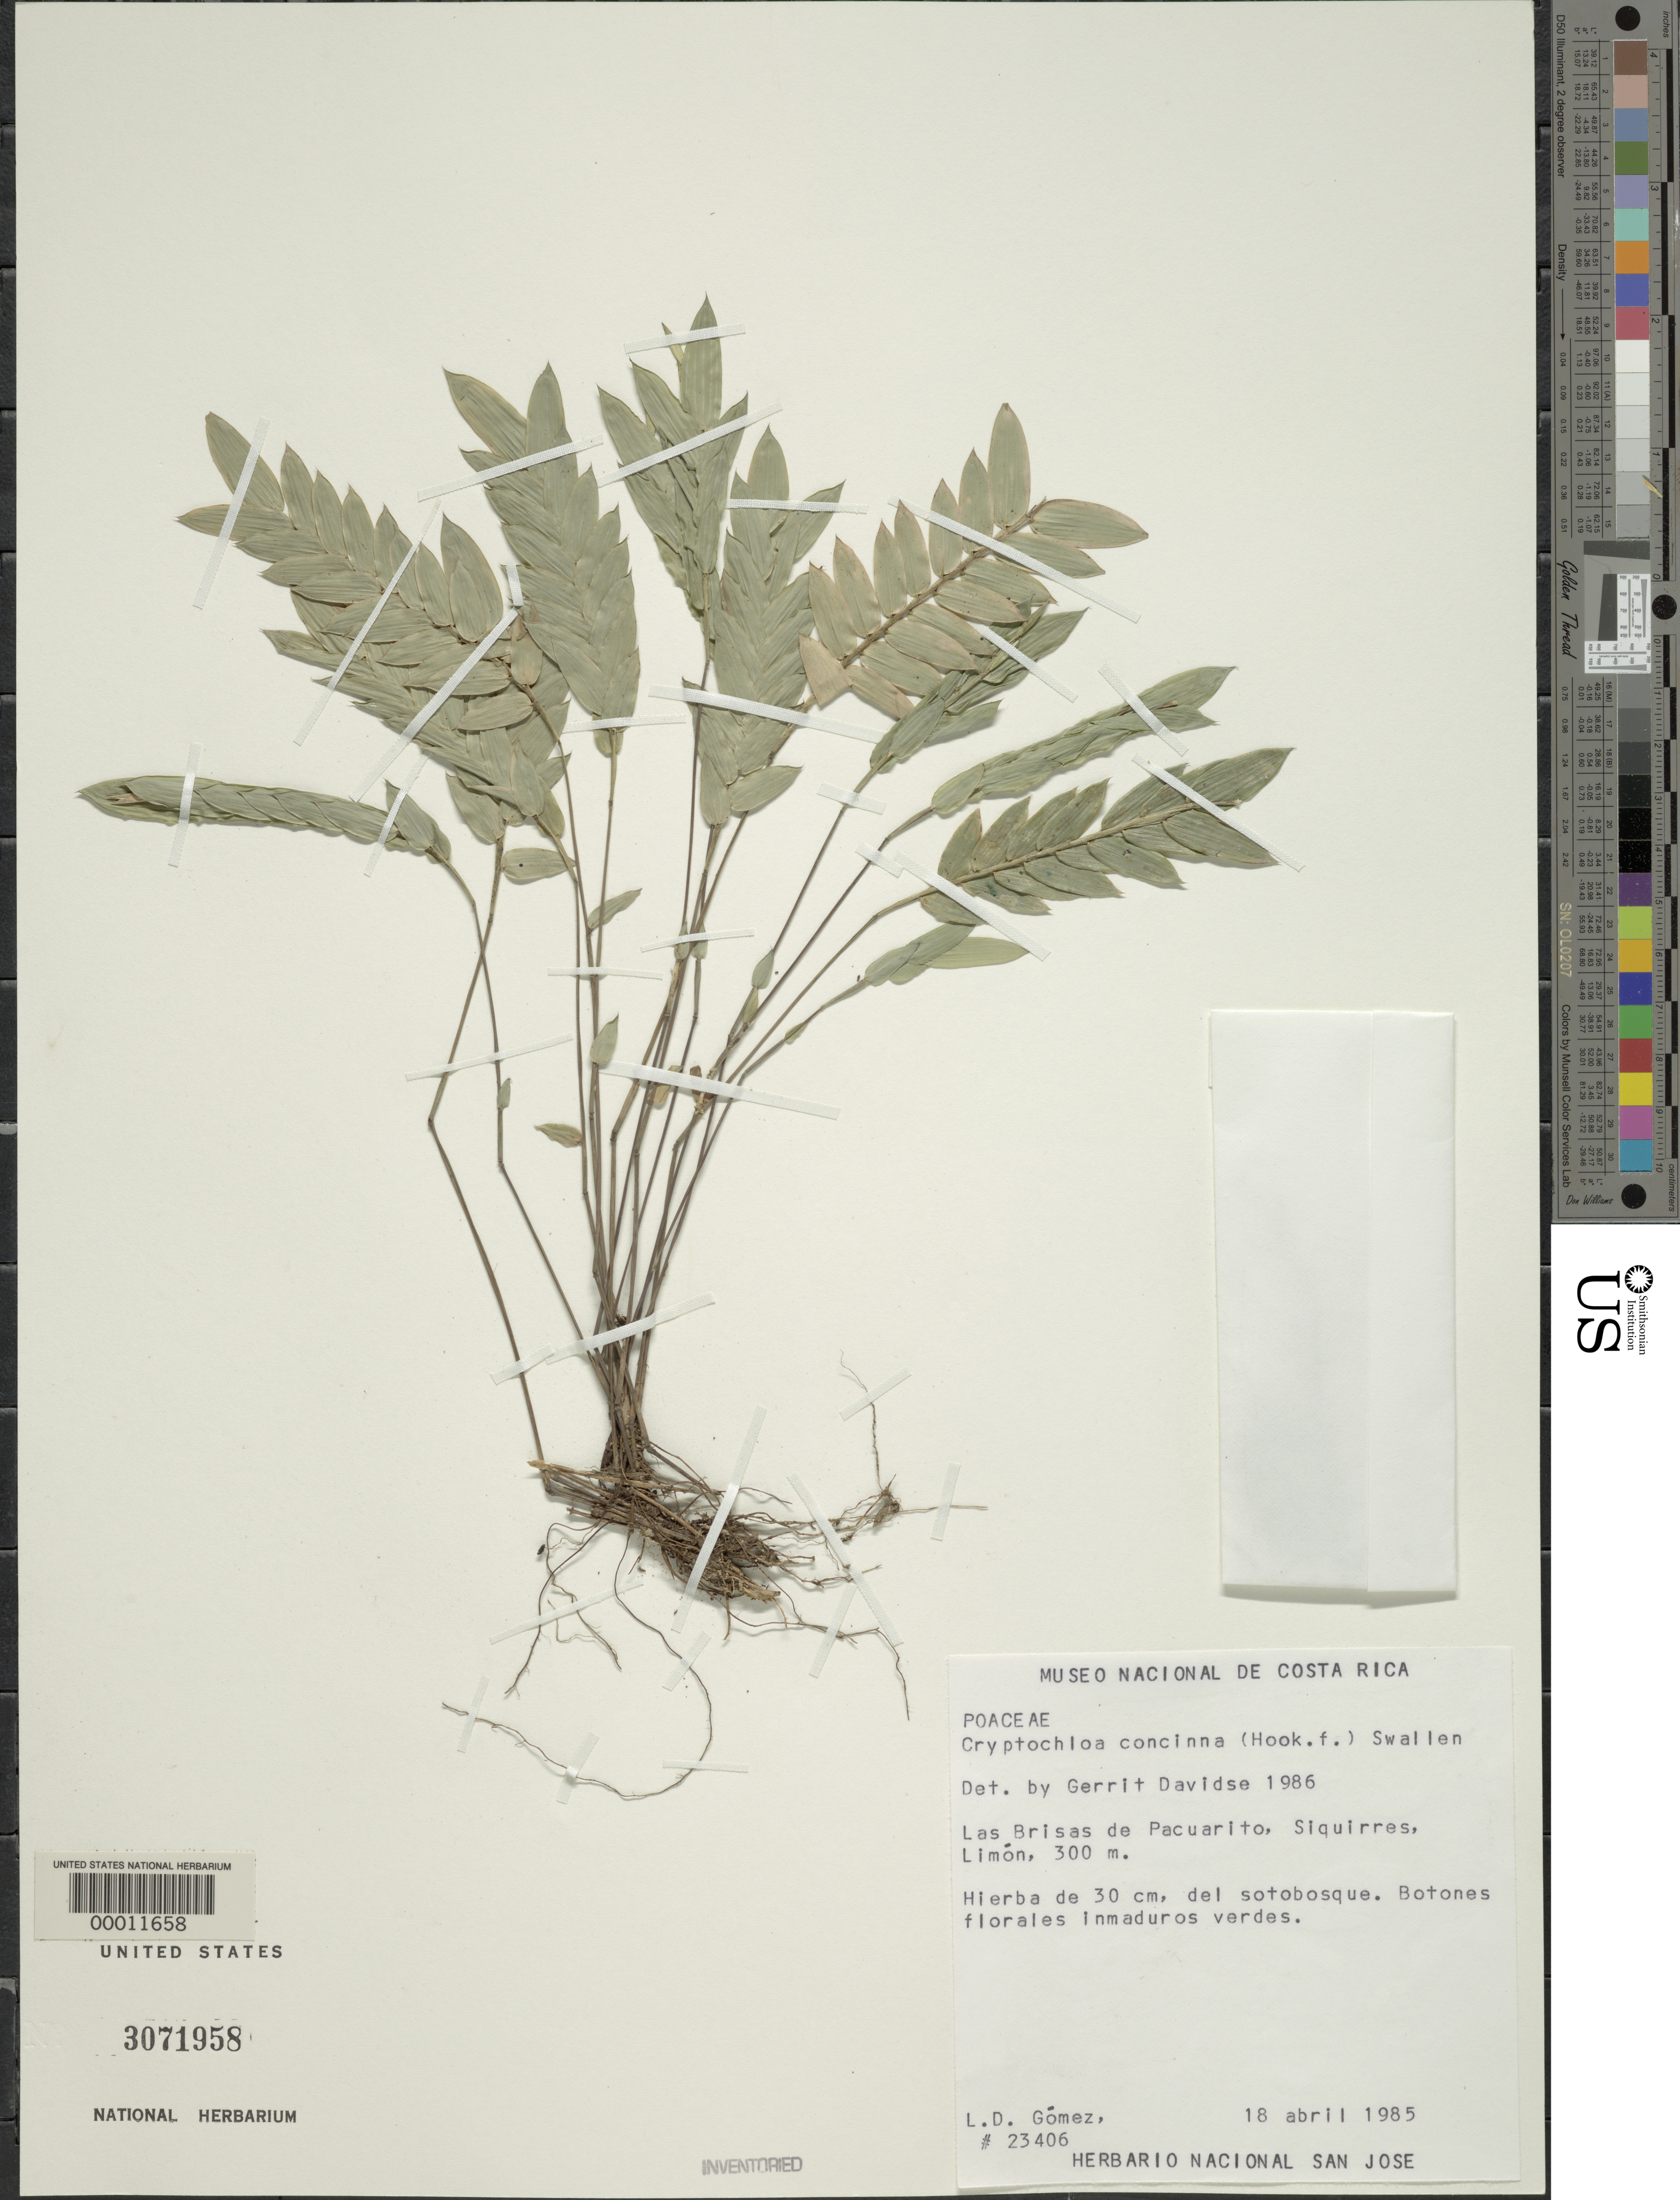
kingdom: Plantae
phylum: Tracheophyta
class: Liliopsida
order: Poales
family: Poaceae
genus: Cryptochloa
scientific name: Cryptochloa concinna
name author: (Hook. f.) Swallen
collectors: L. D. Gómez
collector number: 23406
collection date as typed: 18 Apr 1985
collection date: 1985-04-18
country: Costa Rica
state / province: Limón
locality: Siquirres, las brisas de pacuarito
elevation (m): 300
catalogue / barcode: US 3071958